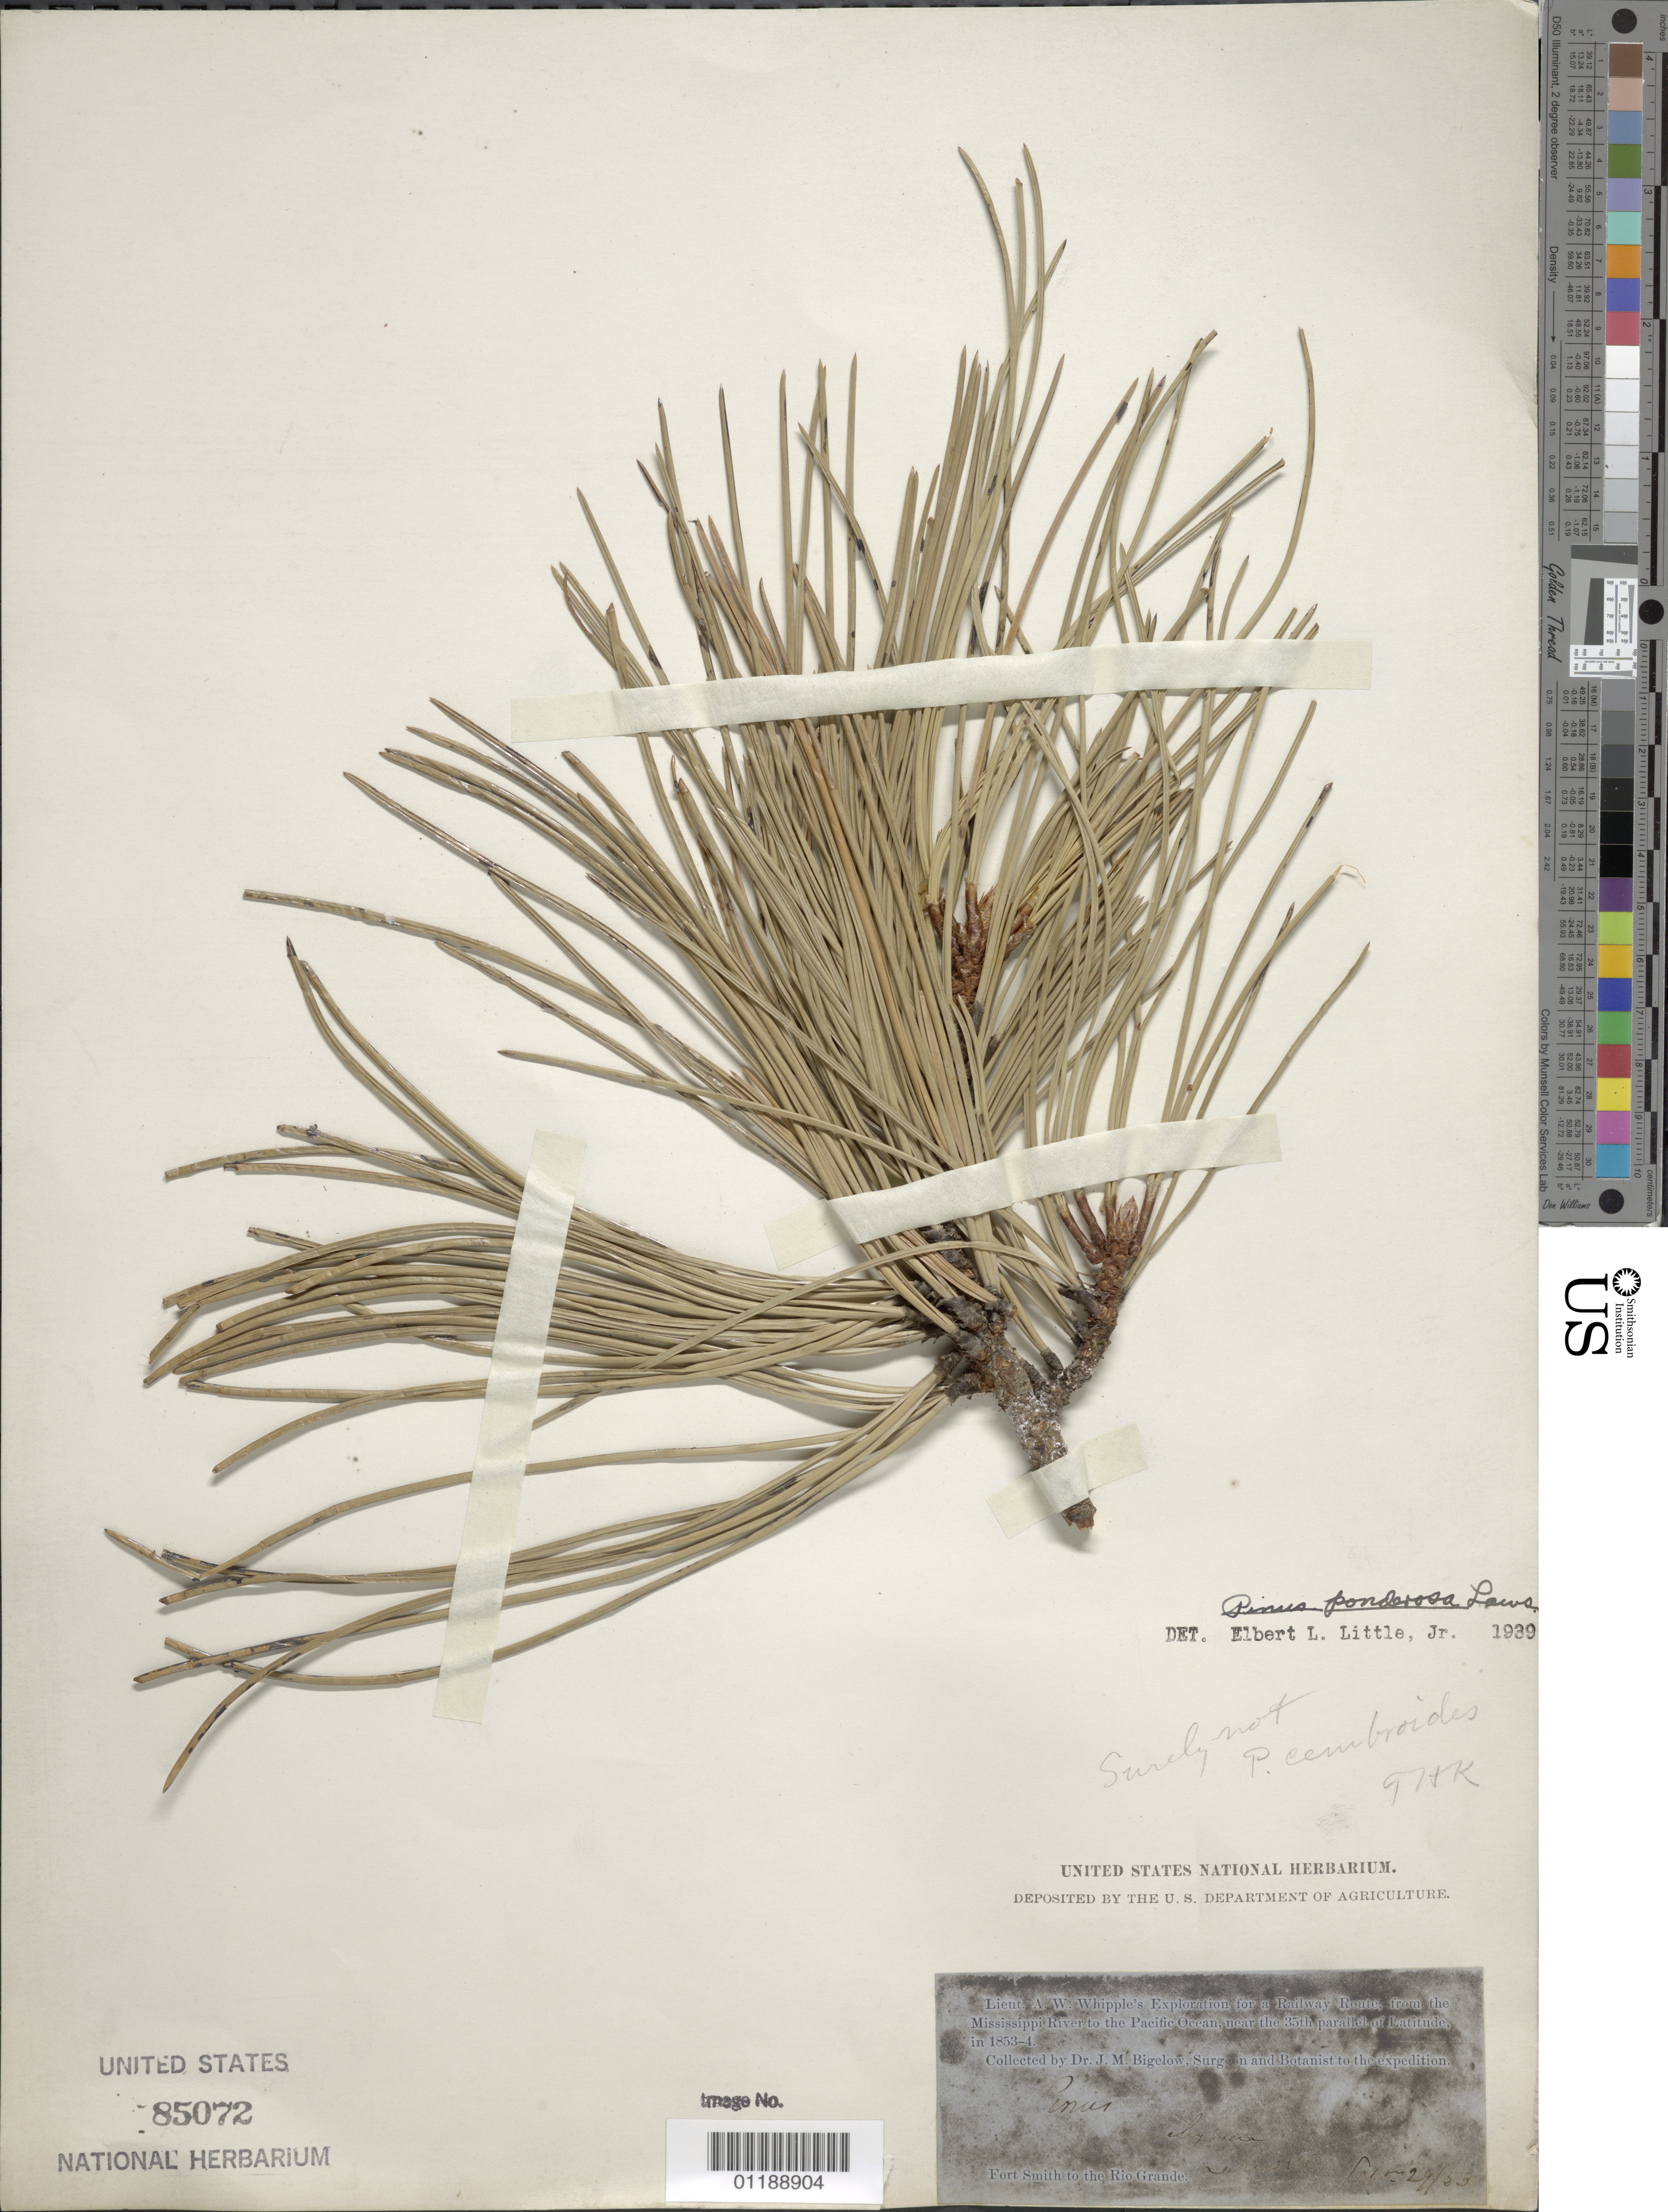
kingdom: Plantae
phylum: Tracheophyta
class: Pinopsida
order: Pinales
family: Pinaceae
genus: Pinus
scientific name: Pinus ponderosa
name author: Douglas ex C. Lawson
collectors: J. M. Bigelow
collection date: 1853-09-29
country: United States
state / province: New Mexico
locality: Fort Smith to the Rio Grande.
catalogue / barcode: US 85072